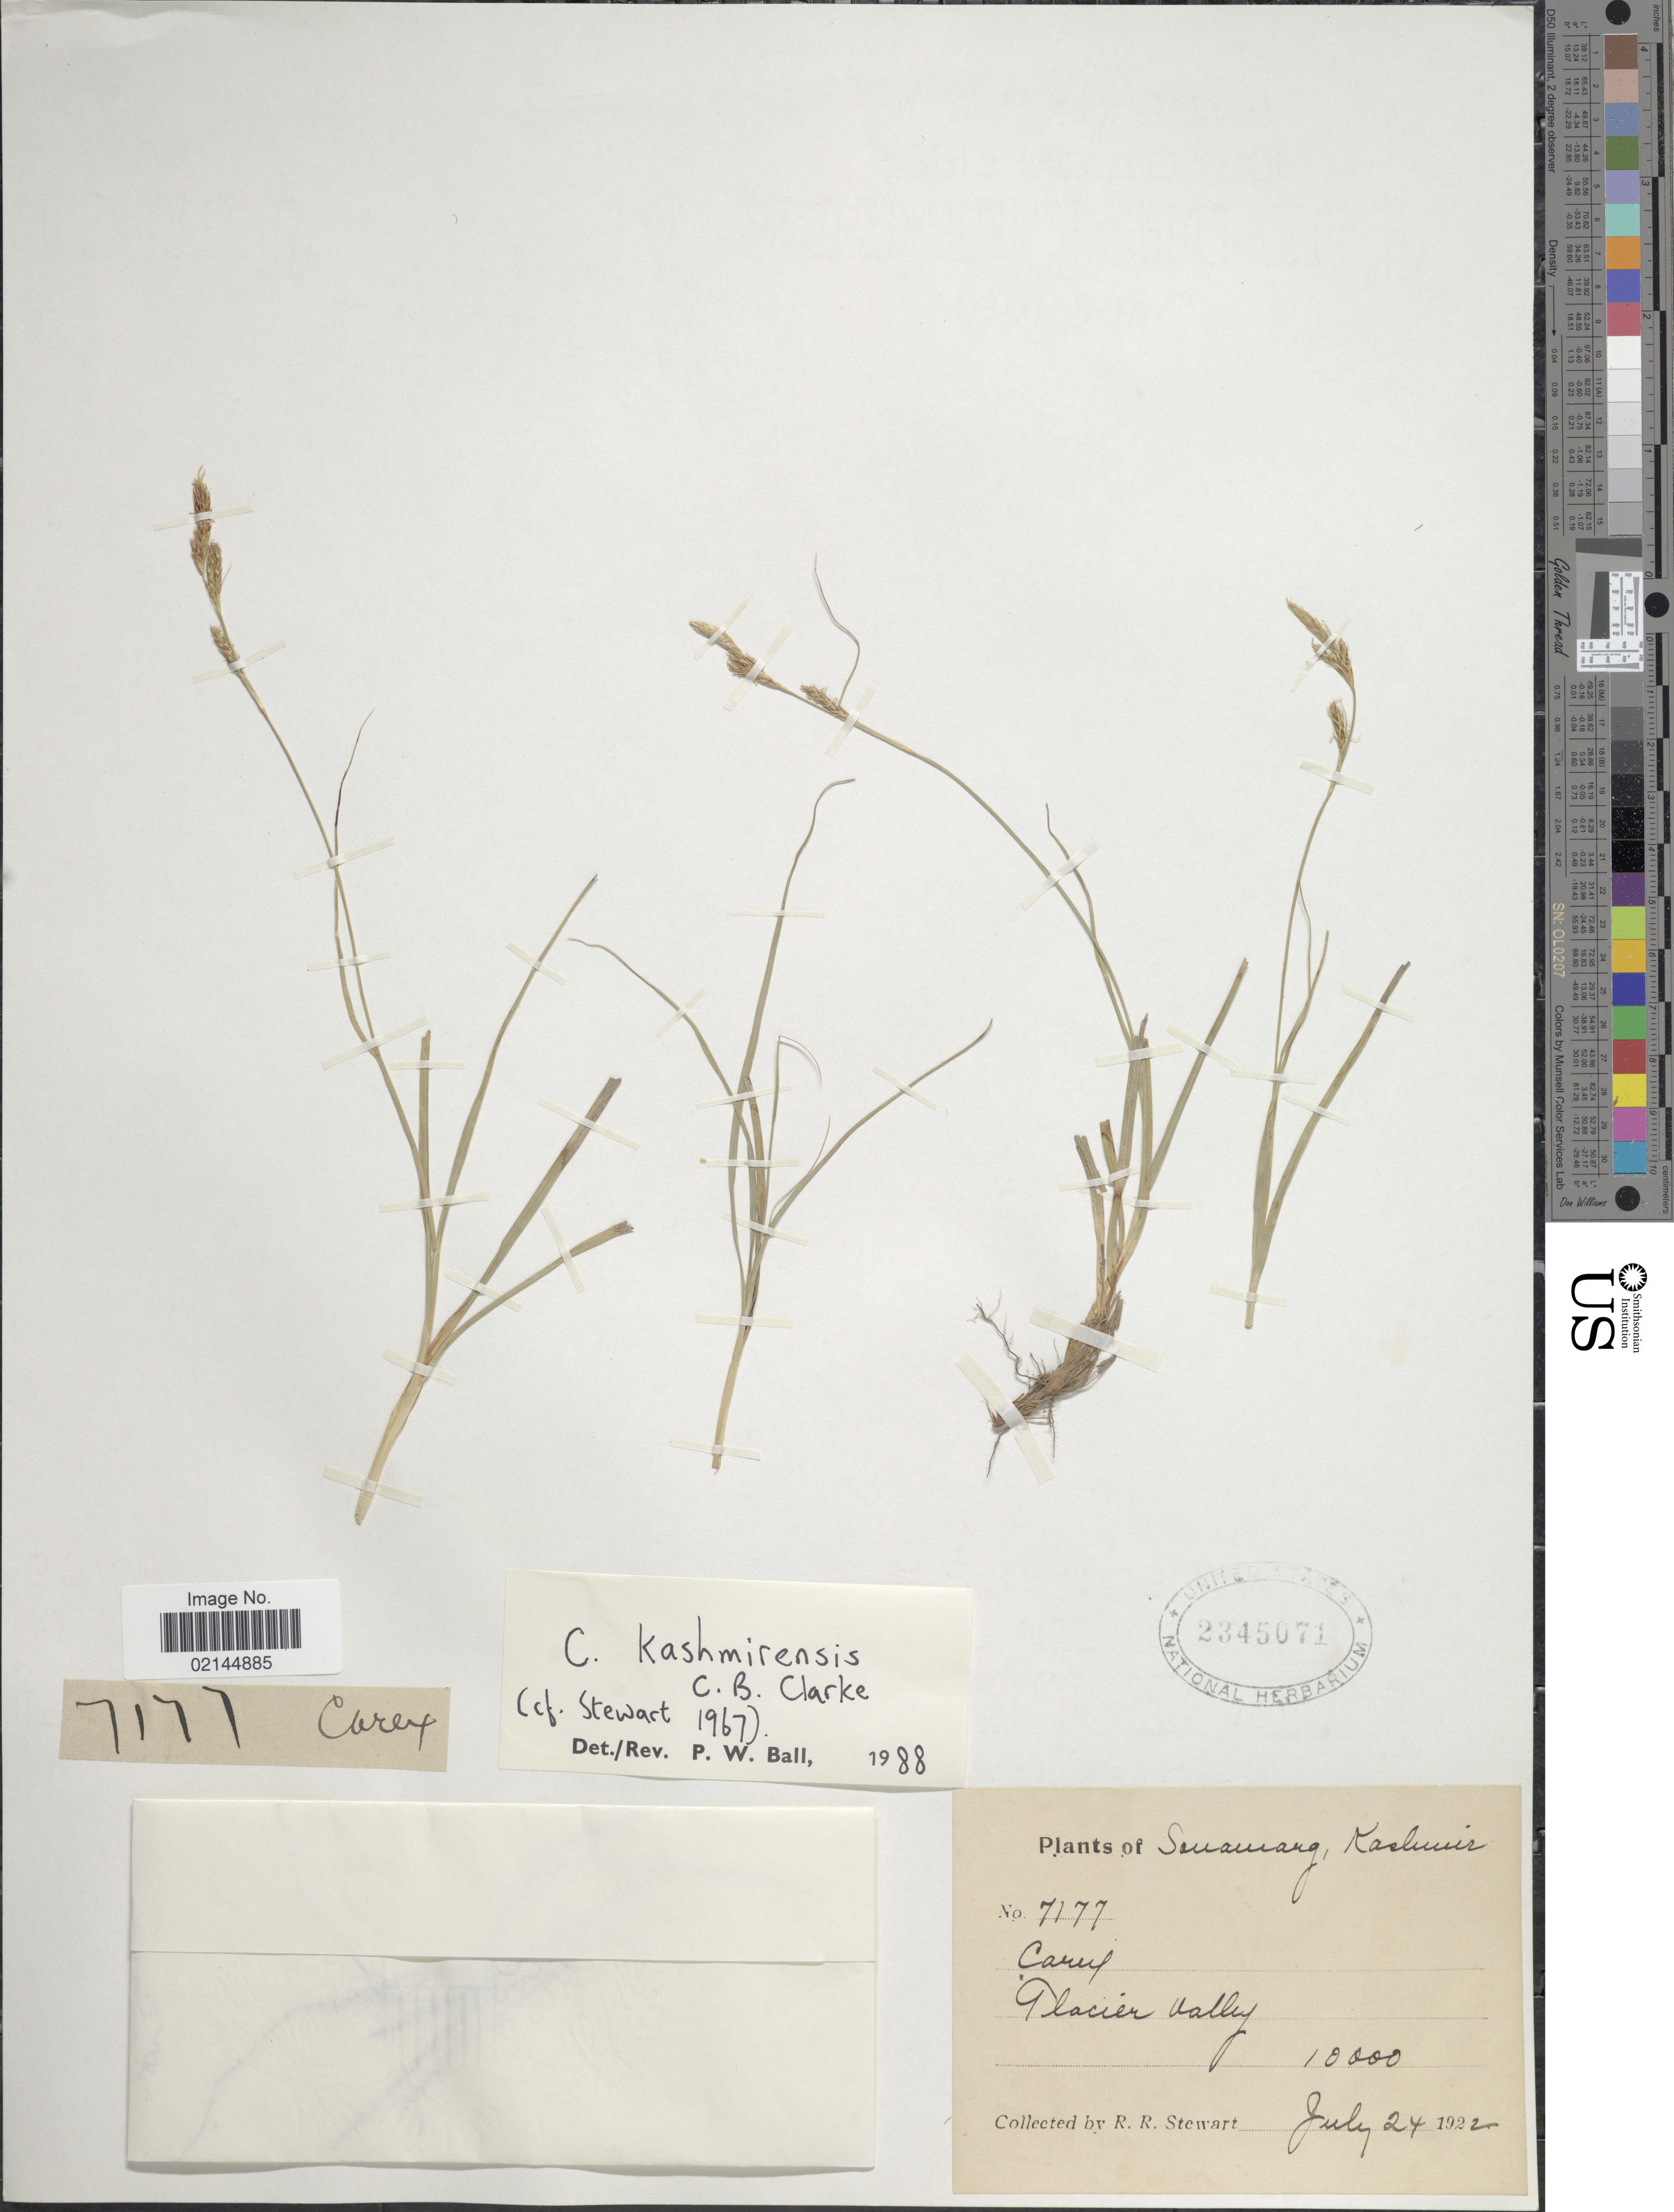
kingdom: Plantae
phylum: Tracheophyta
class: Liliopsida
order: Poales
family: Cyperaceae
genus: Carex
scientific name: Carex kashmirensis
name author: C.B. Clarke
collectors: R. R. Stewart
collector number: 7177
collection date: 1922-07-24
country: India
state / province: Jammu and Kashmir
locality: Souamang, Kashmir. Glacier valley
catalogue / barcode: US 2345071